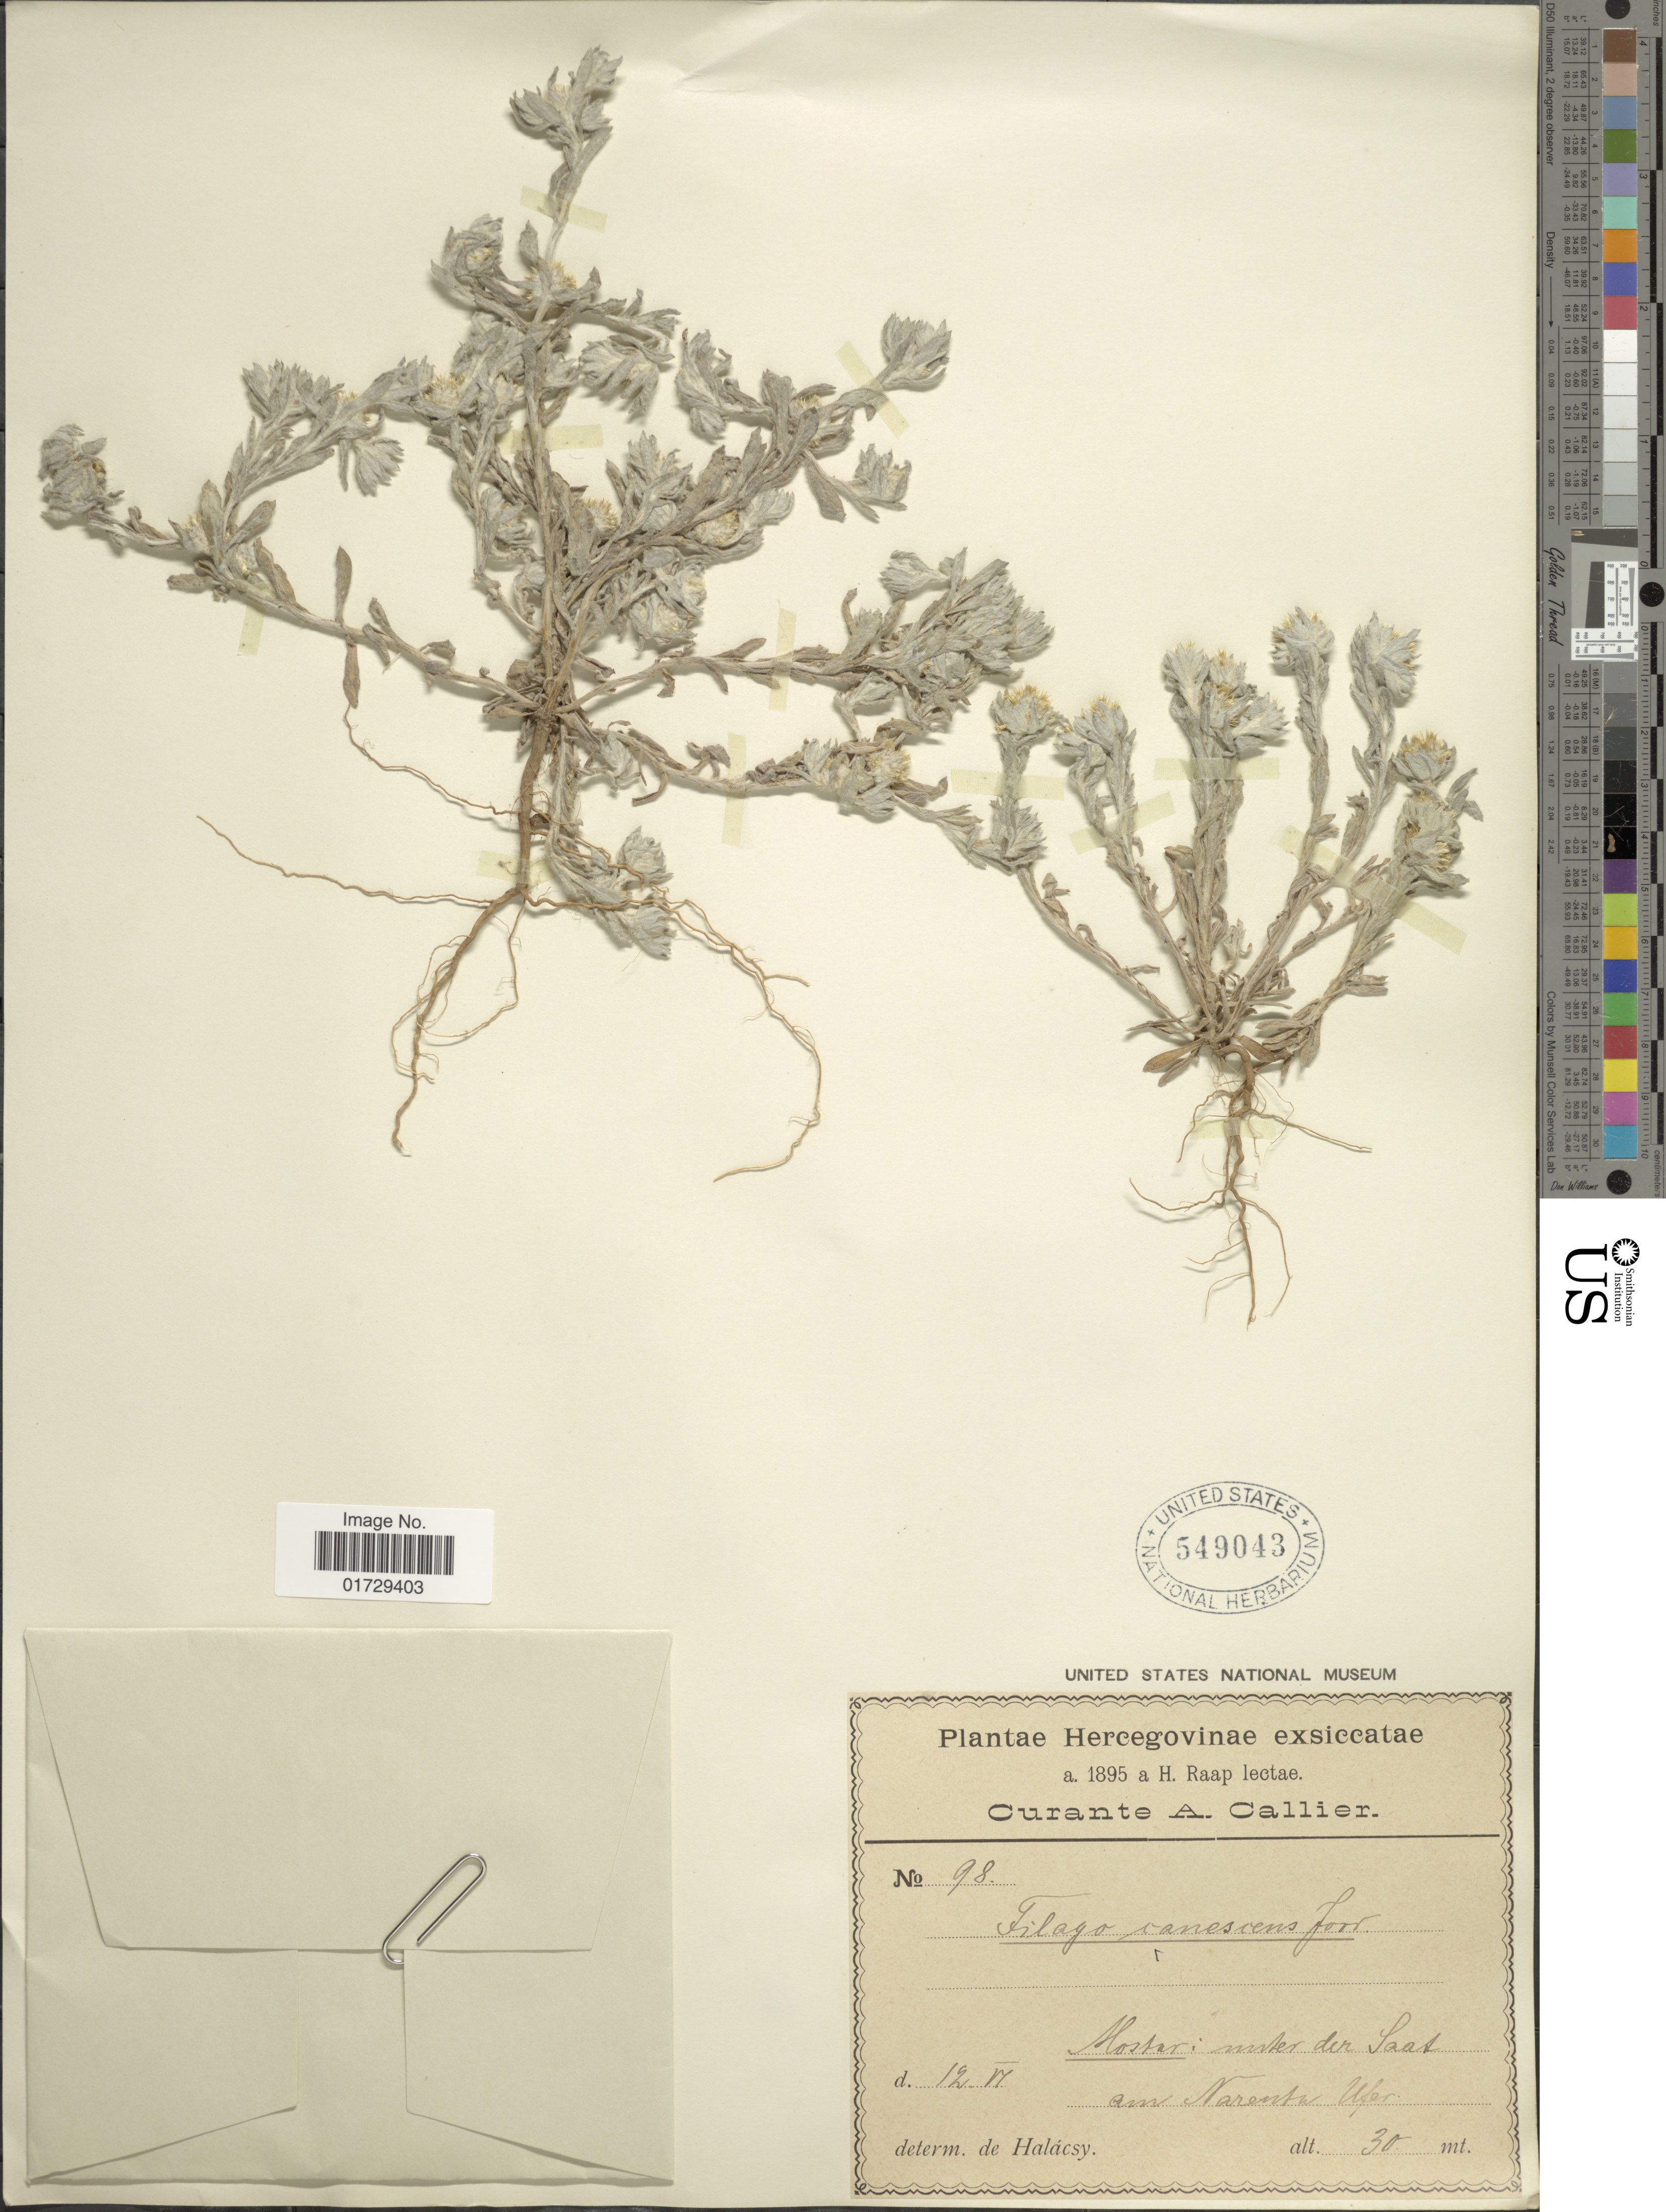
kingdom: Plantae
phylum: Tracheophyta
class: Magnoliopsida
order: Asterales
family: Asteraceae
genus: Filago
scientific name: Filago canescens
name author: G.E. Sm. ex Bab.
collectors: H. Raap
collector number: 98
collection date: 1895-06-12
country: Bosnia and Herzegovina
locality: Moster: unter der Loat an Narenta Uper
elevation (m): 30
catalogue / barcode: US 549043